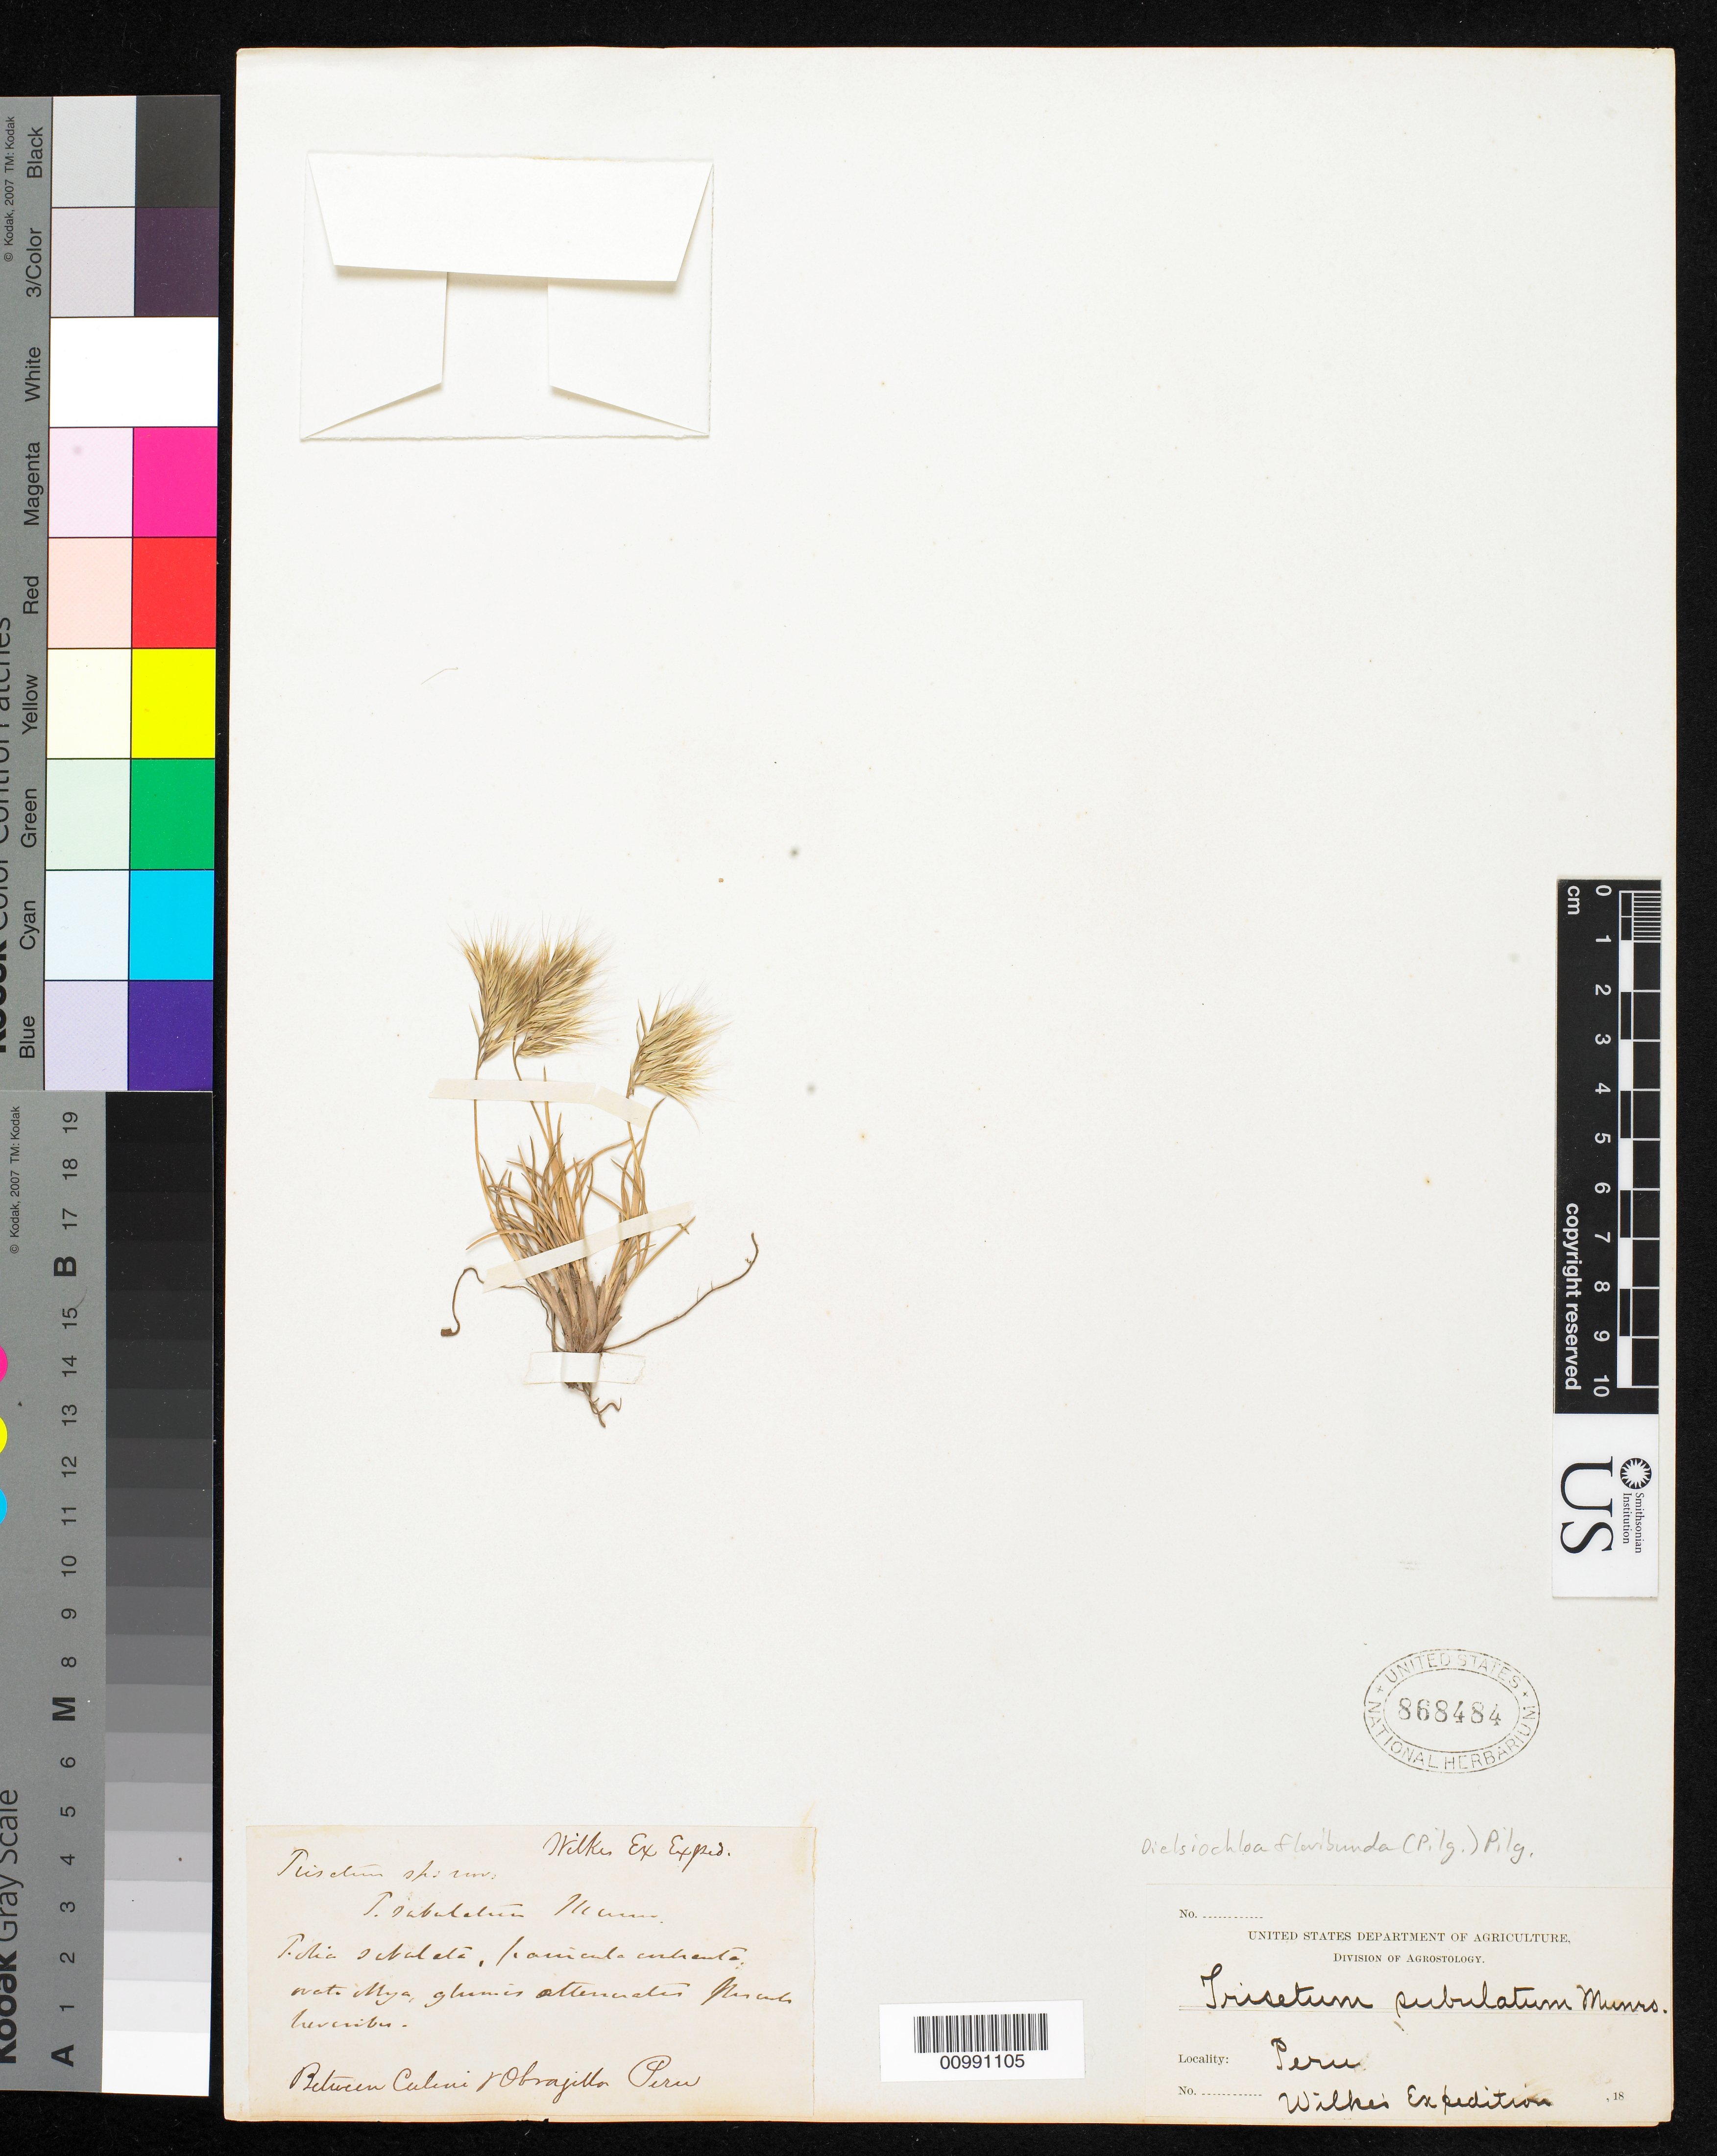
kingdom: Plantae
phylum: Tracheophyta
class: Liliopsida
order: Poales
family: Poaceae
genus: Festuca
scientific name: Festuca floribunda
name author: (Pilg.) P.M. Peterson et al.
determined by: Poaceae Reorganization Project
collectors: Wilkes Explor. Exped.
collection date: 1838/1842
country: Peru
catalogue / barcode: US 868484